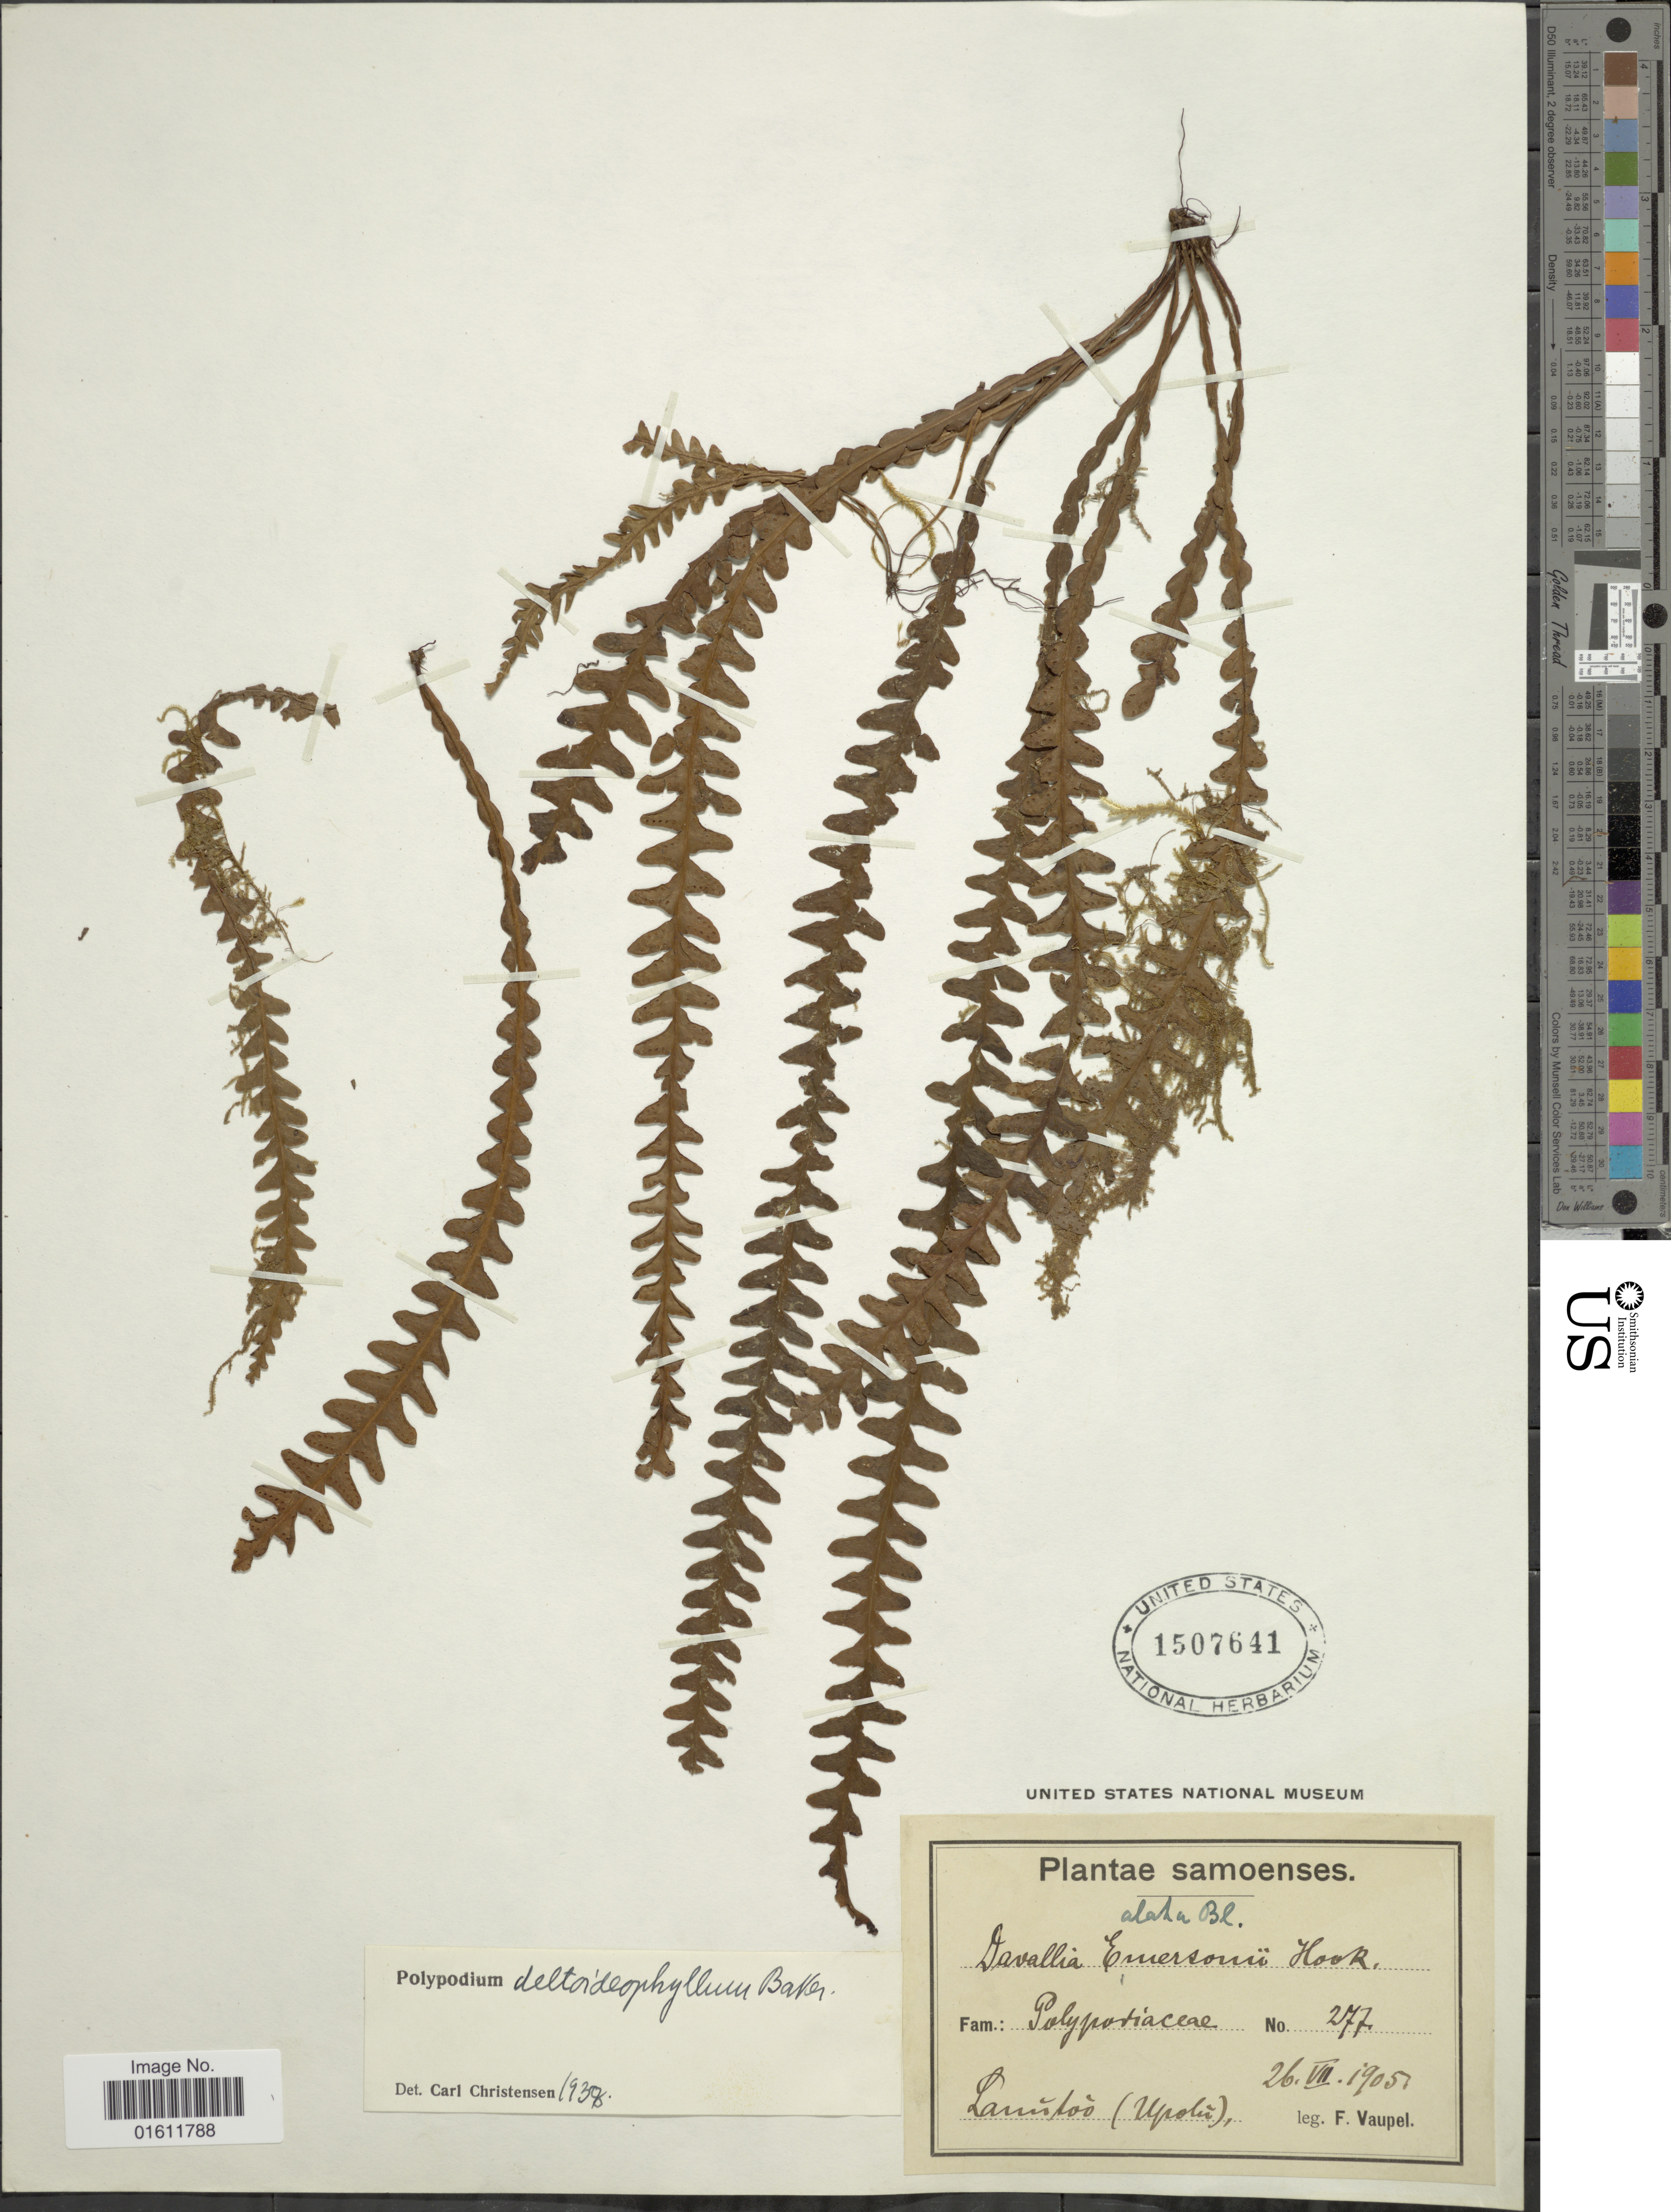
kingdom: Plantae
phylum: Tracheophyta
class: Polypodiopsida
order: Polypodiales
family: Polypodiaceae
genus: Prosaptia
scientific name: Prosaptia deltoideophylla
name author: (Baker) Parris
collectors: F. Vaupel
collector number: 277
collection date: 1905-07-26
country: Samoa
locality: Lanitao (Upolu).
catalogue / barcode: US 1507641